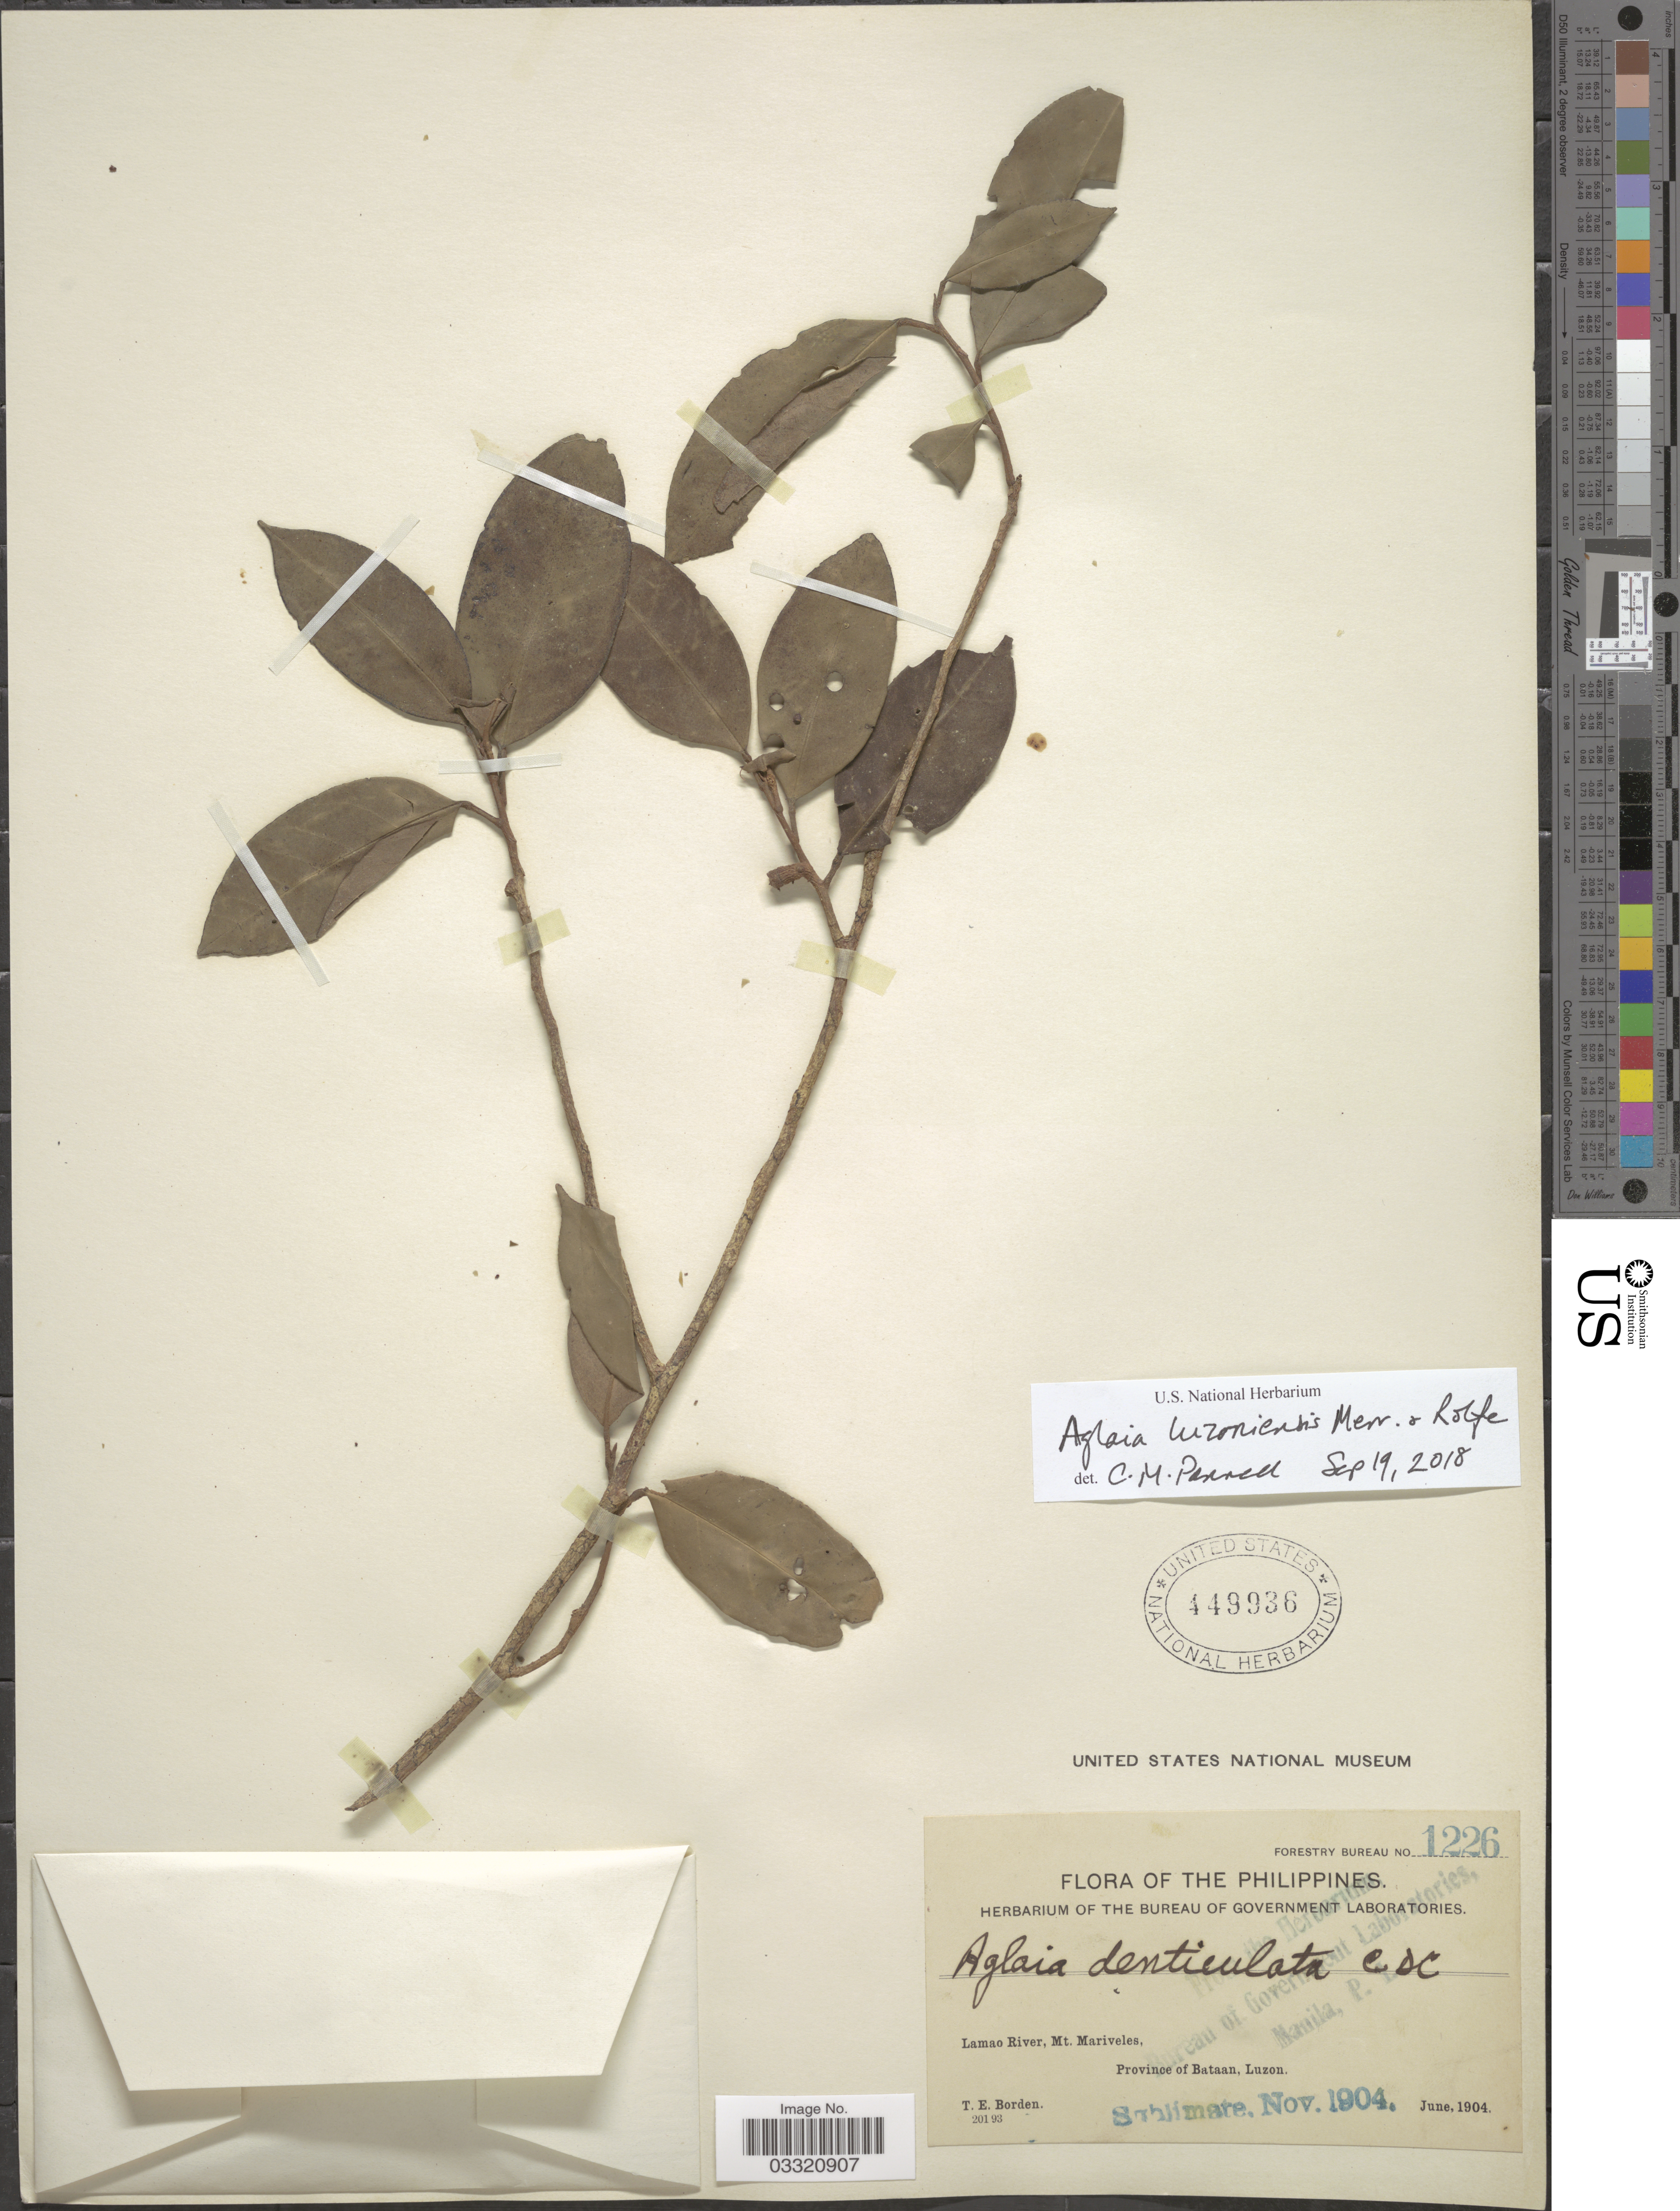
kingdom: Plantae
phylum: Tracheophyta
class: Magnoliopsida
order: Sapindales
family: Meliaceae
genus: Aglaia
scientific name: Aglaia luzoniensis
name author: (S. Vidal) Merr. & Rolfe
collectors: T. E. Borden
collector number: Forestry Bureau 1226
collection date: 1904-06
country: Philippines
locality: Lamao River, Mt. Mariveles, Province of Bataan, Luzon.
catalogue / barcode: US 449936